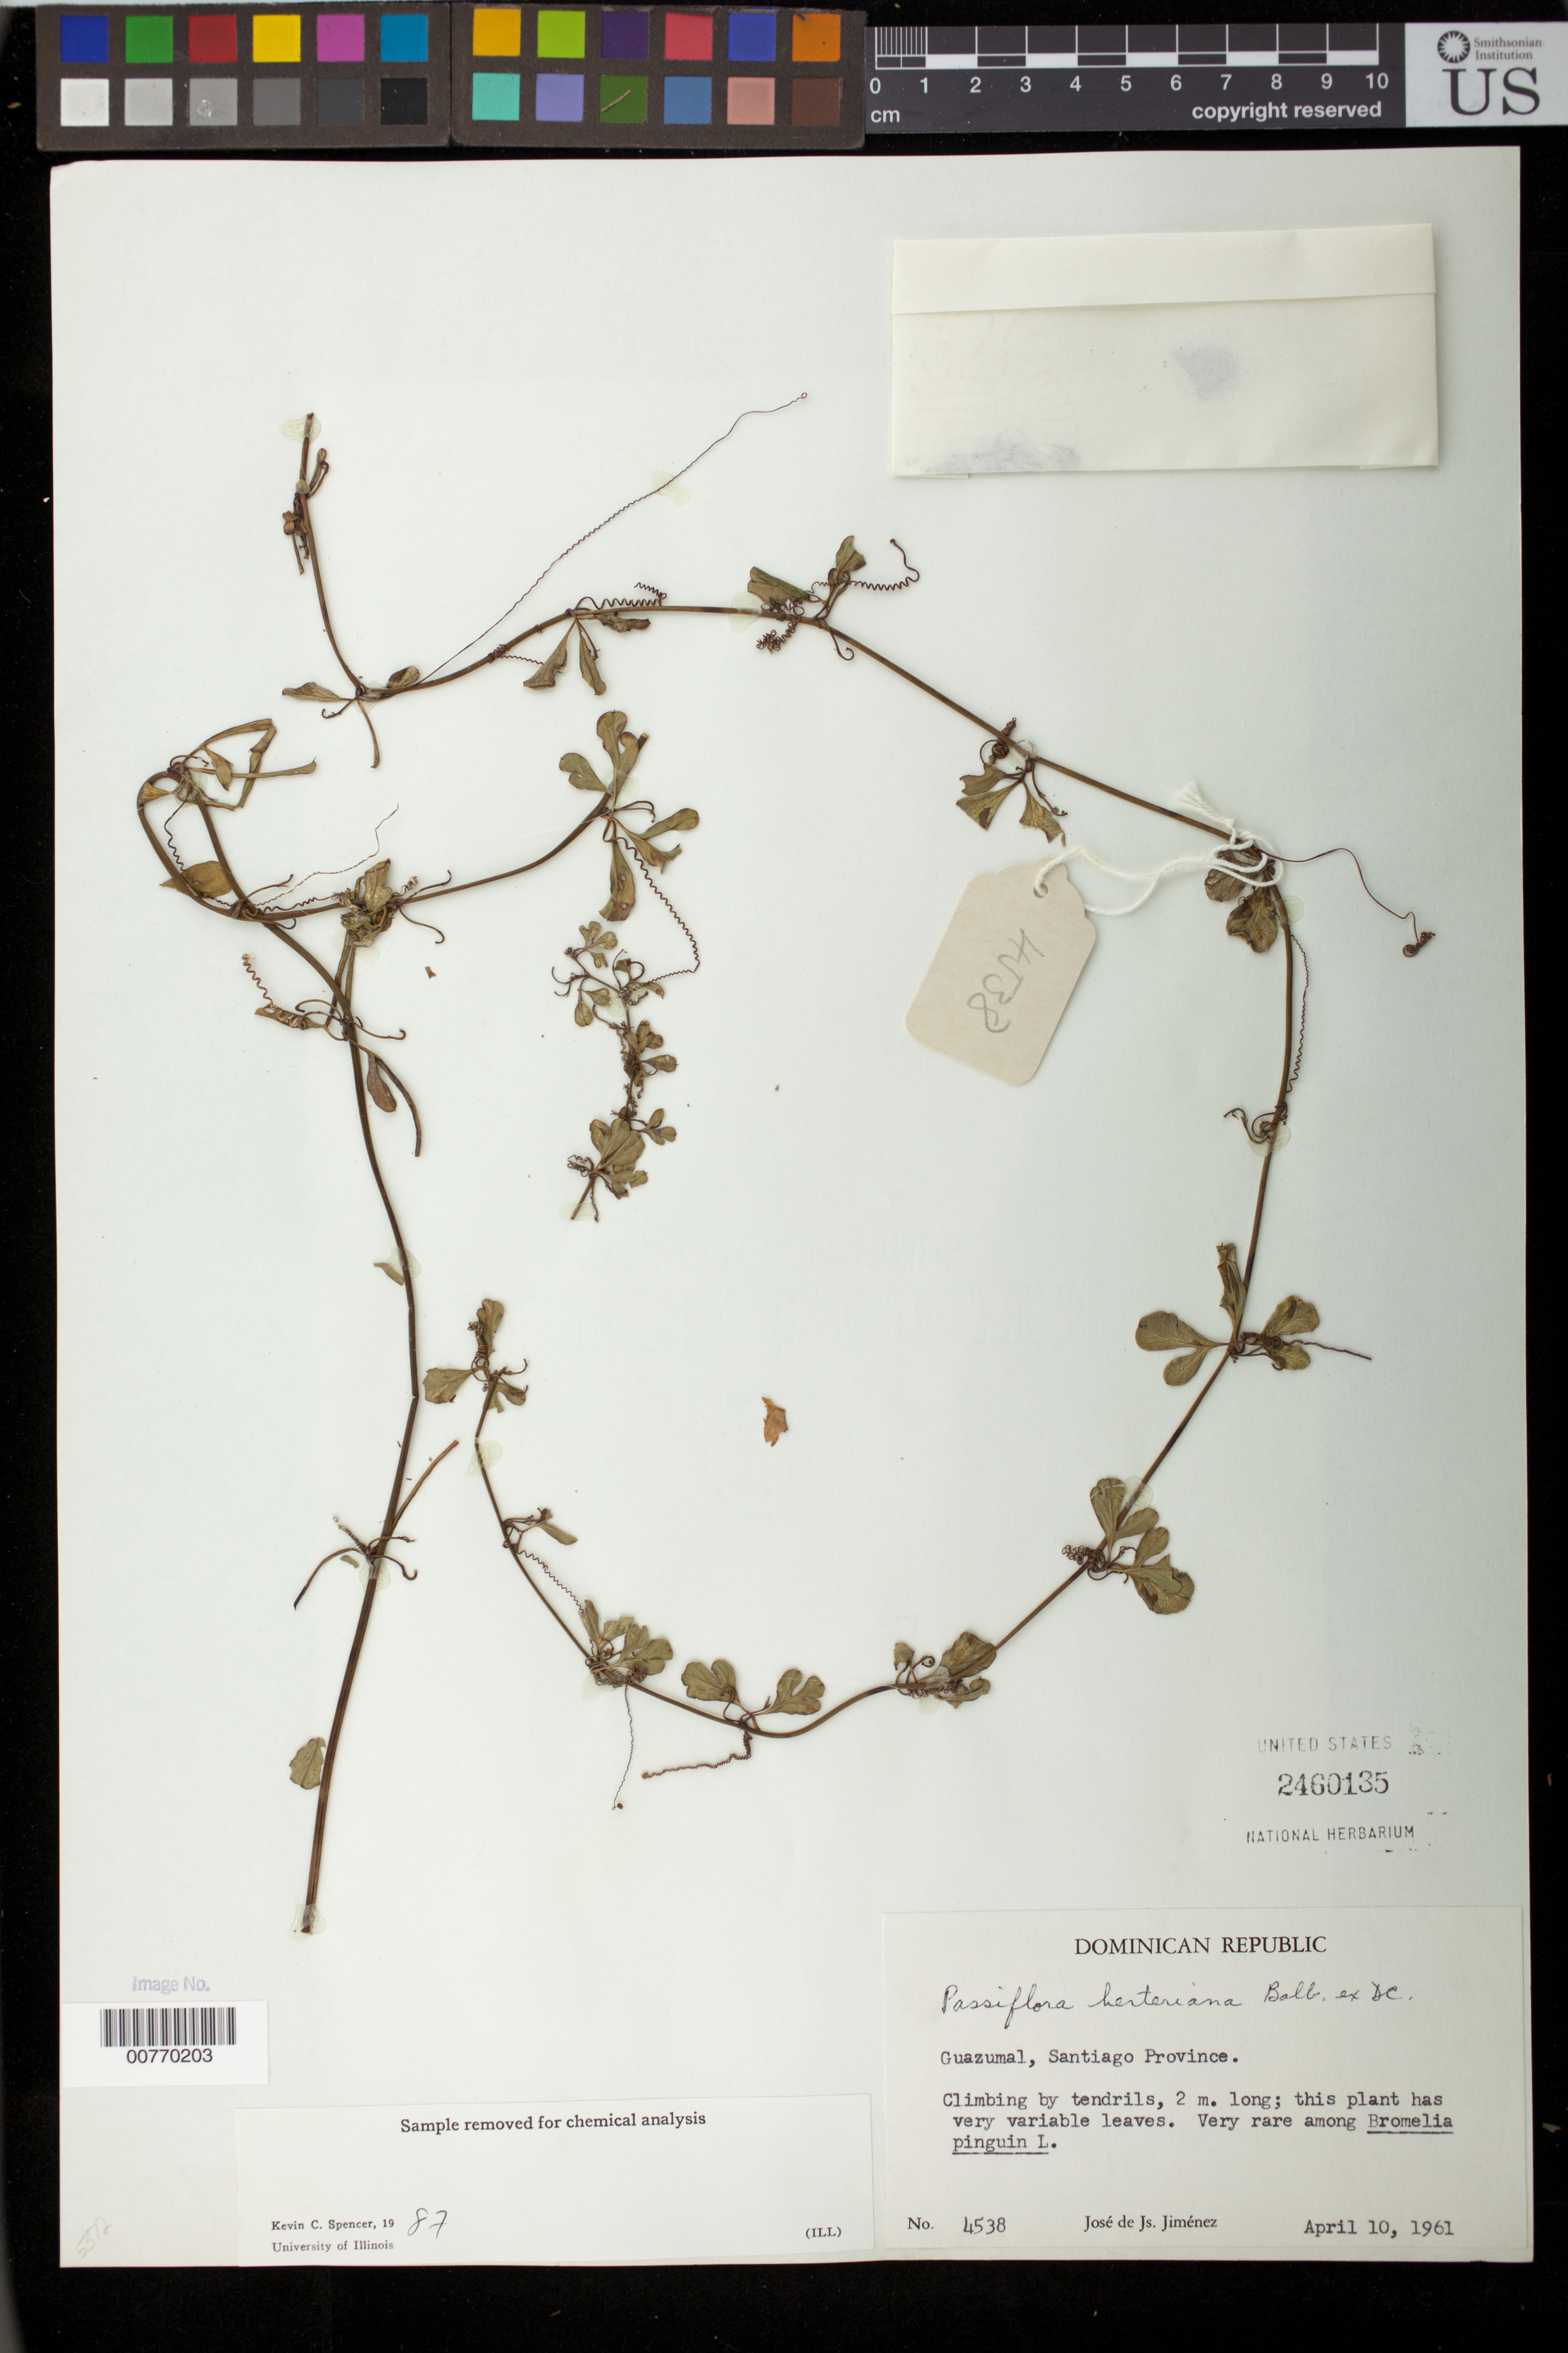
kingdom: Plantae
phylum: Tracheophyta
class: Magnoliopsida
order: Malpighiales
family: Passifloraceae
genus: Passiflora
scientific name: Passiflora berteroana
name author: Balb. in DC.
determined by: Spencer, K. C.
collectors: J. J. Jiménez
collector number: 4538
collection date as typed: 10 Apr 1961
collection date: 1961-04-10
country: Dominican Republic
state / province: Santiago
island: Hispaniola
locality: Guazumal.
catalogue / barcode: US 2460135